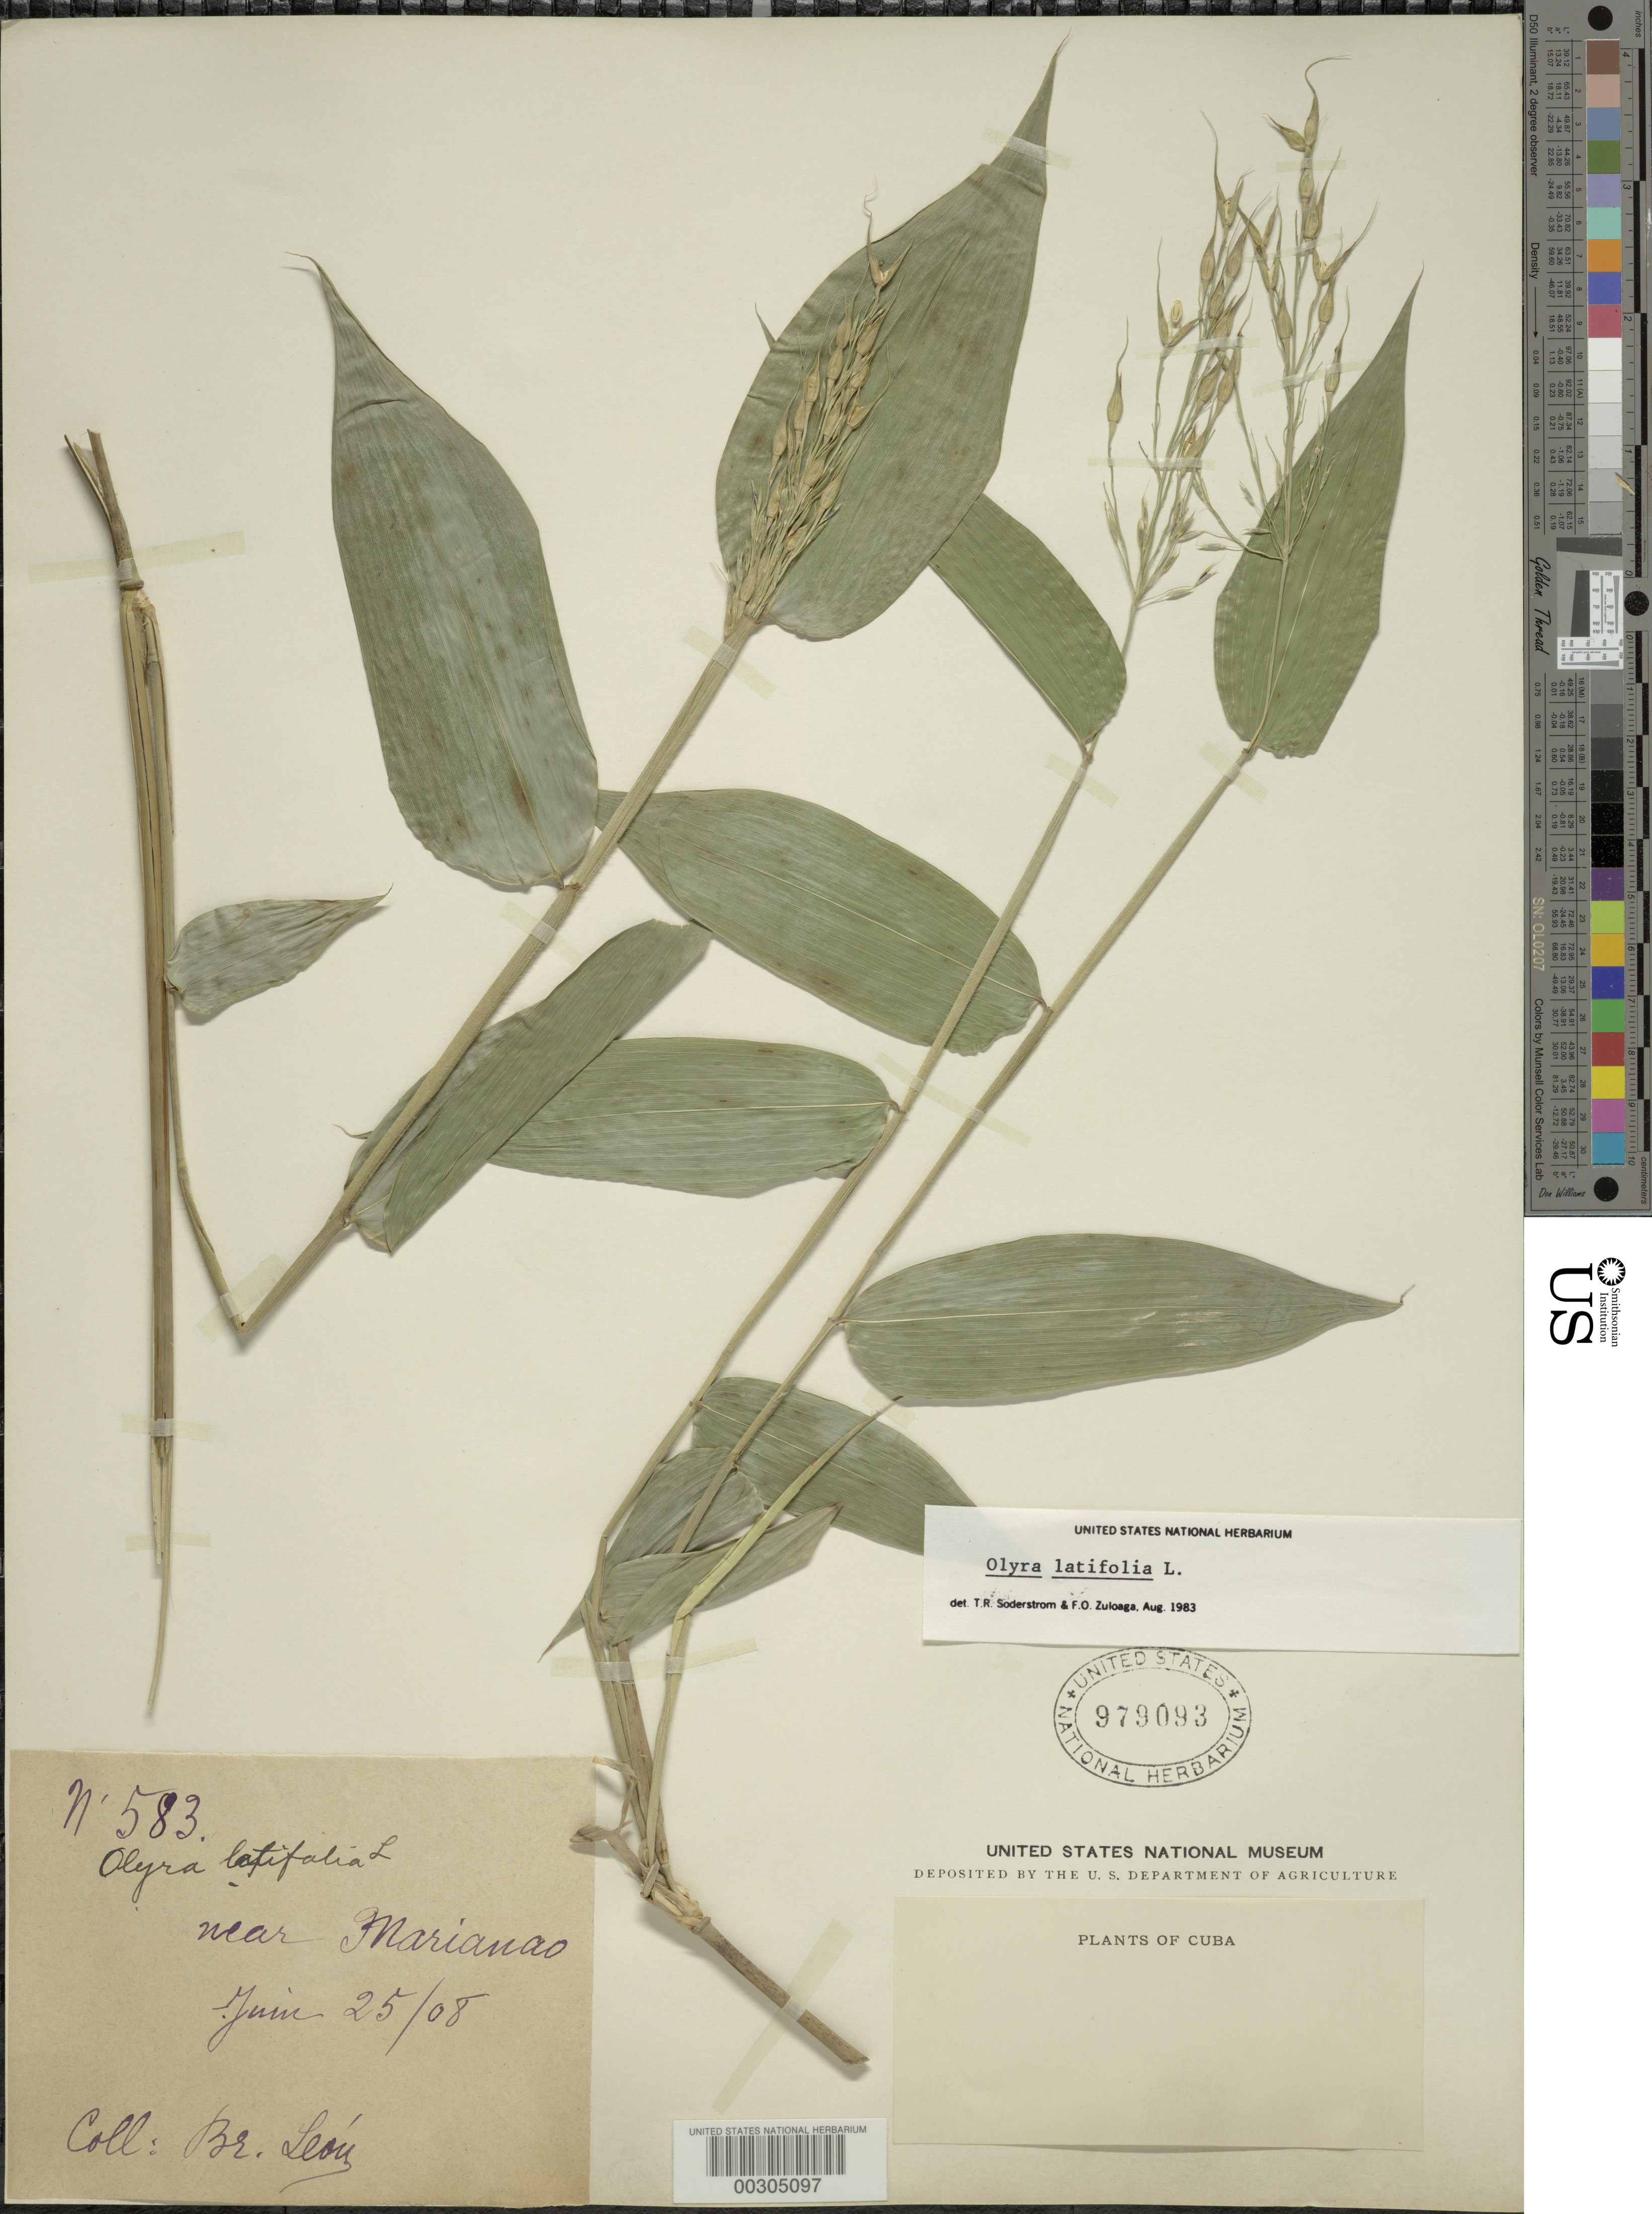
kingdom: Plantae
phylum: Tracheophyta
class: Liliopsida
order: Poales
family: Poaceae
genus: Olyra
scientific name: Olyra latifolia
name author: L.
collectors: Bro. León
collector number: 583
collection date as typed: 25 Jun 1908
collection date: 1908-06-25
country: Cuba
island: Greater Antilles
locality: Marianao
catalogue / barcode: US 979093